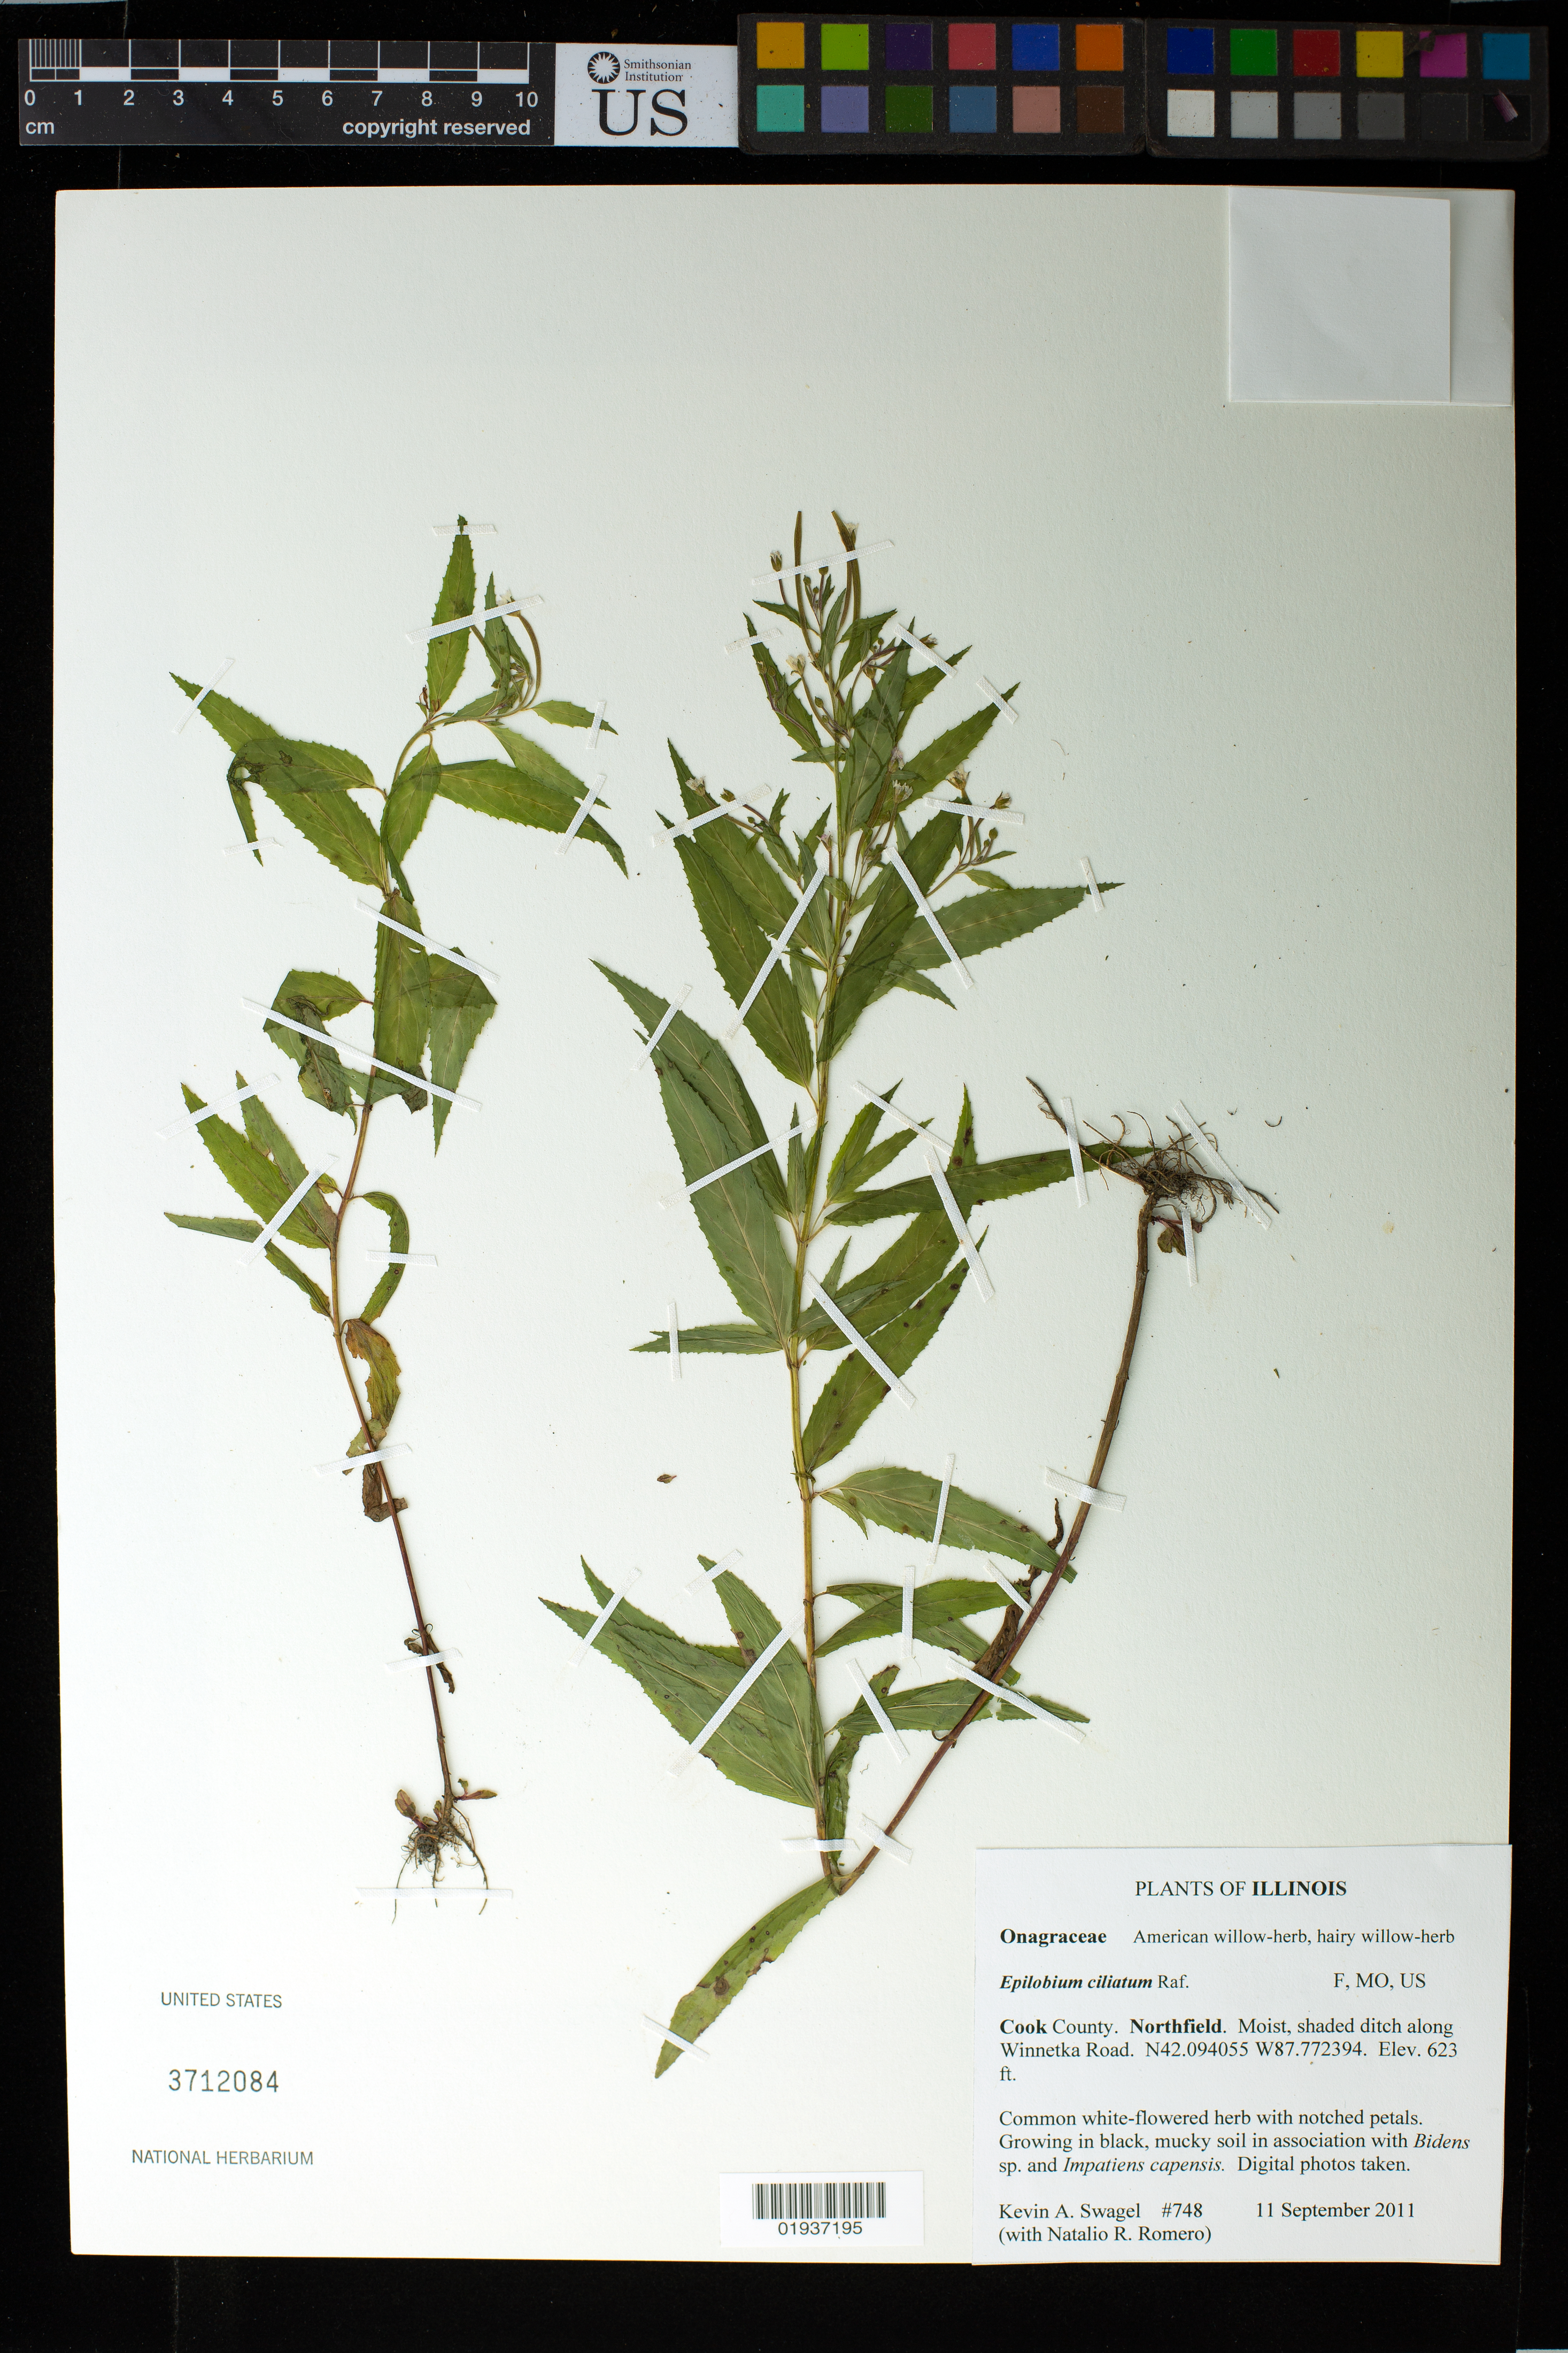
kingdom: Plantae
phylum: Tracheophyta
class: Magnoliopsida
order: Myrtales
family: Onagraceae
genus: Epilobium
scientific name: Epilobium ciliatum subsp. ciliatum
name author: Raf.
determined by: Wagner, W. L., (BOT), Smithsonian Institution - National Museum of Natural History (UNITED STATES)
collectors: K. Swagel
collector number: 748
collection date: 2011-09-11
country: United States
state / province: Illinois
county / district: Cook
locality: Northfield, mitch shaded ditch along Winnetka Road.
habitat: Moist shade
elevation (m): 190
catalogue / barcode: US 3712084